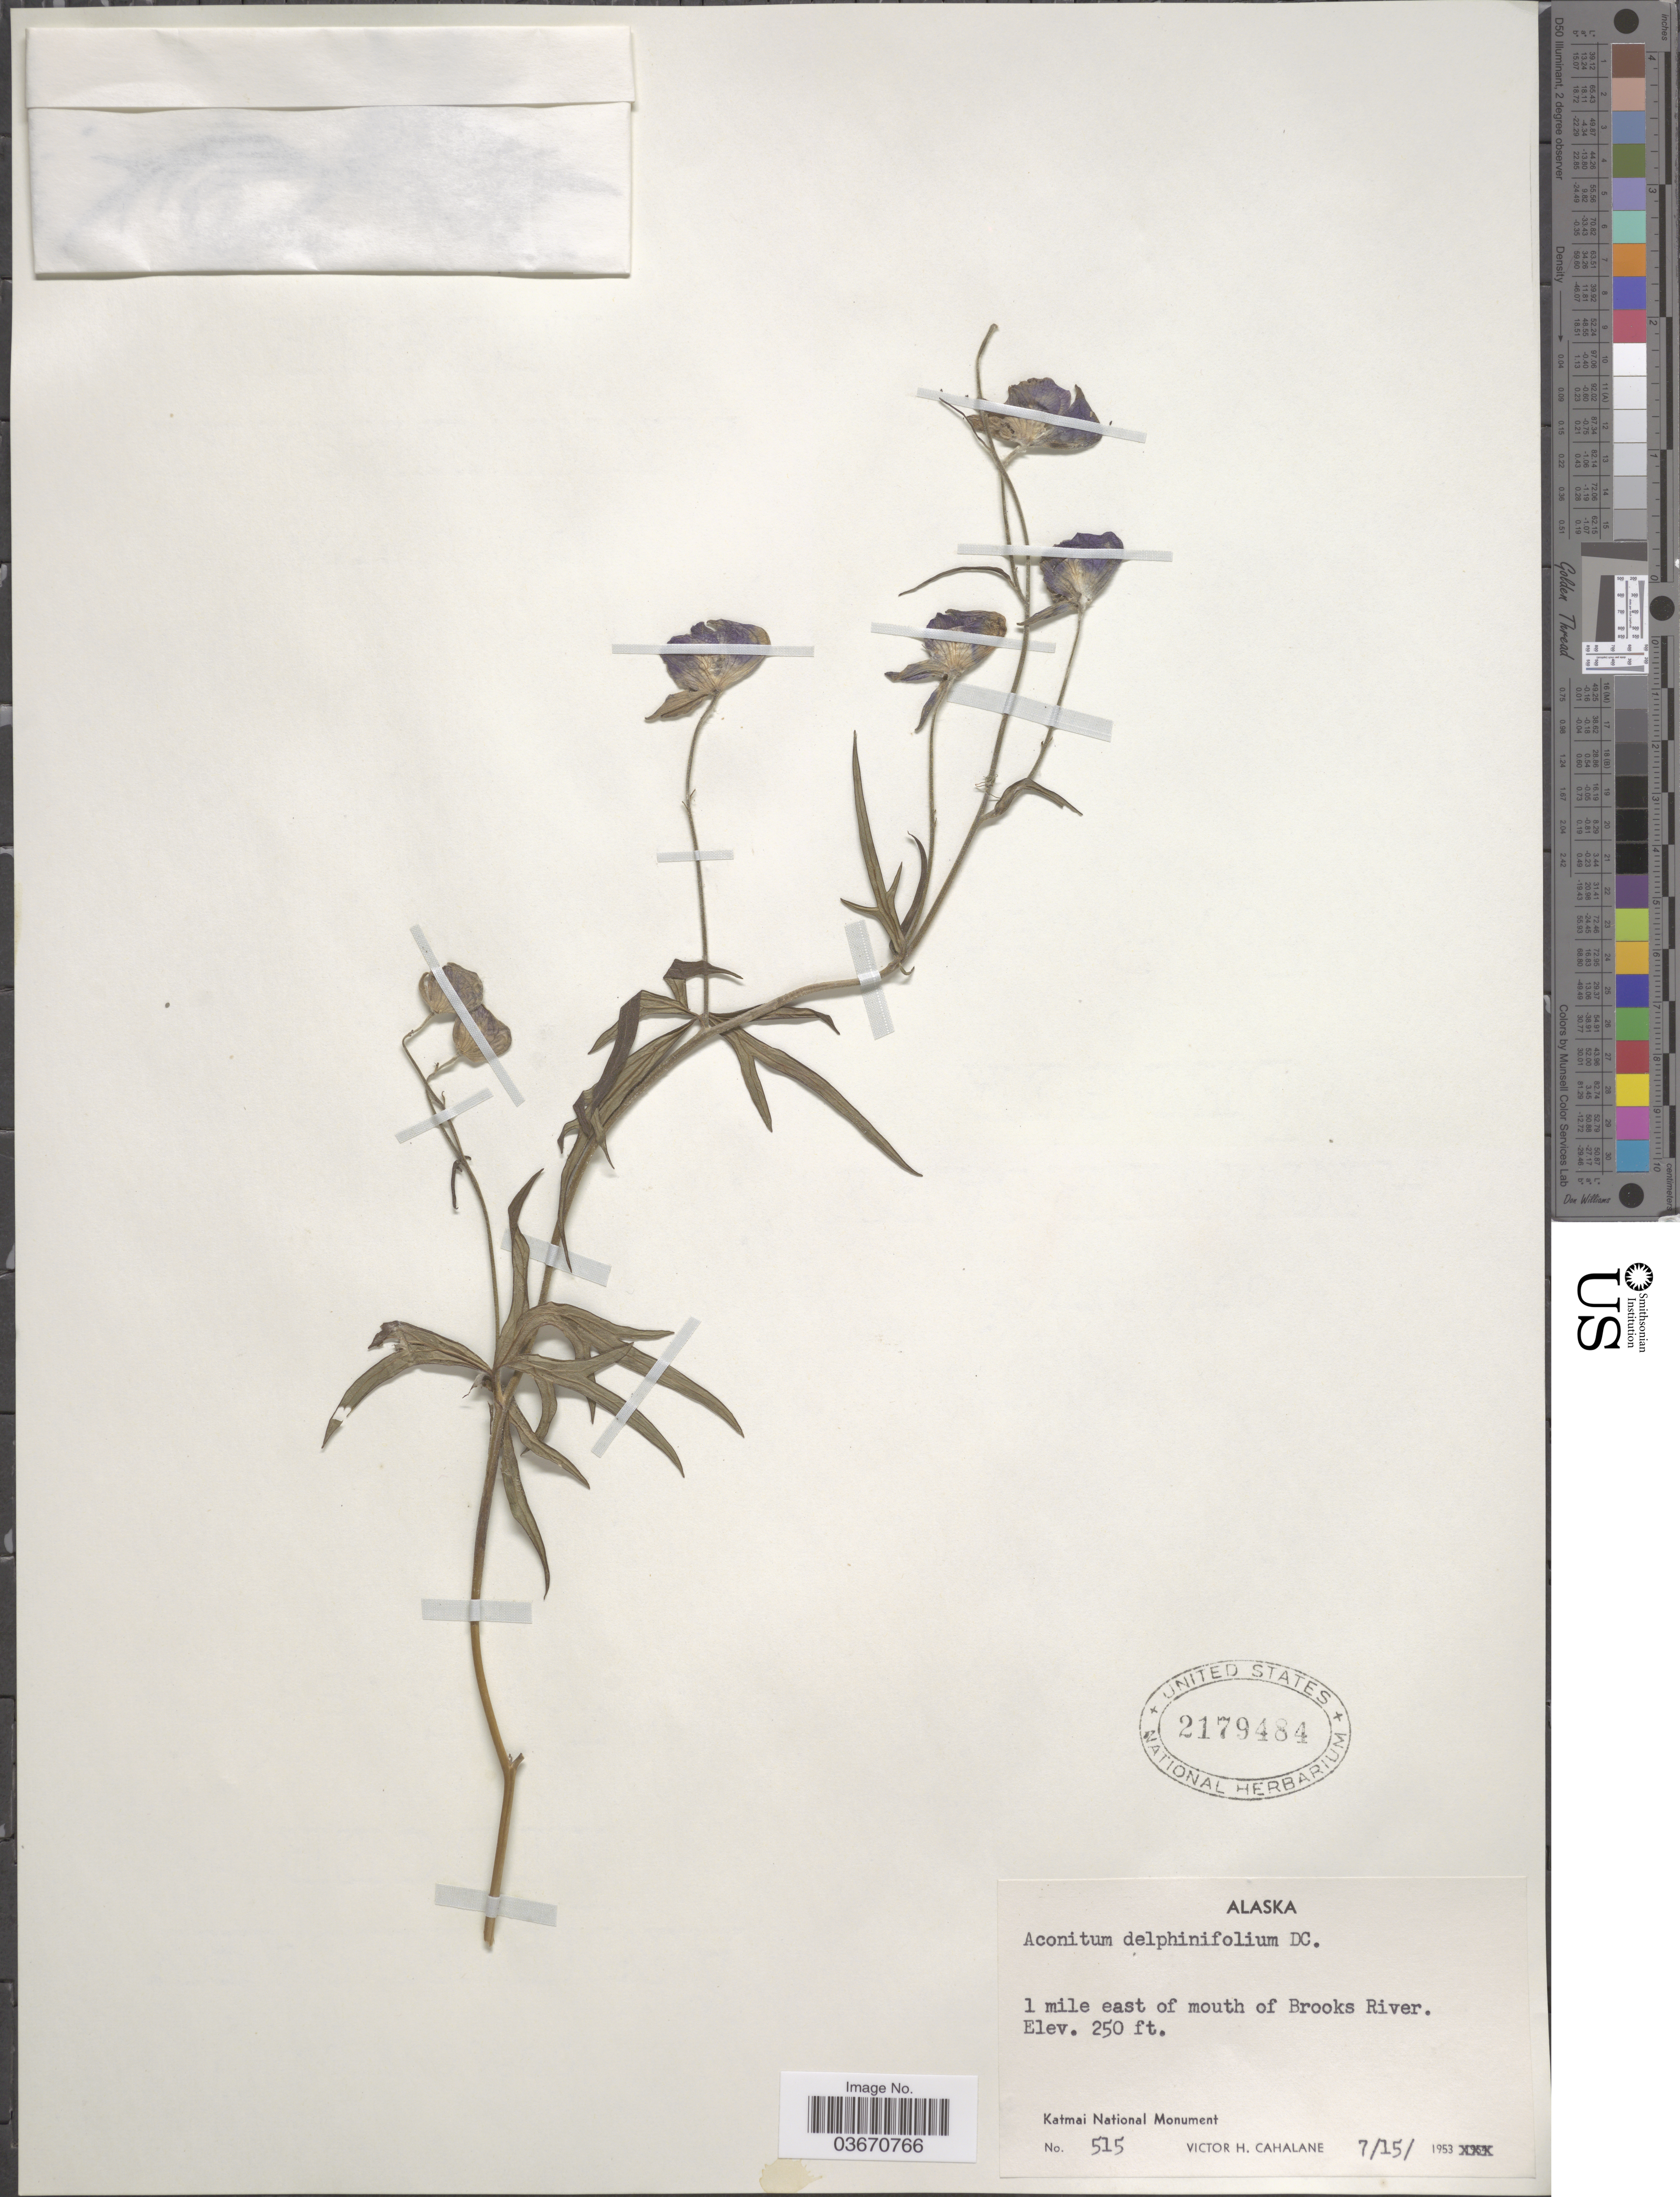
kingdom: Plantae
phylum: Tracheophyta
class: Magnoliopsida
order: Ranunculales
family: Ranunculaceae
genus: Aconitum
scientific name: Aconitum delphinifolium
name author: DC.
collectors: V. Cahalane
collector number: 515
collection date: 1953-07-15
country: United States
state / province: Alaska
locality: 1 mile east of mouth of Brooks River. Katmai National Monument.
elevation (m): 76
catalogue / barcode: US 2179484